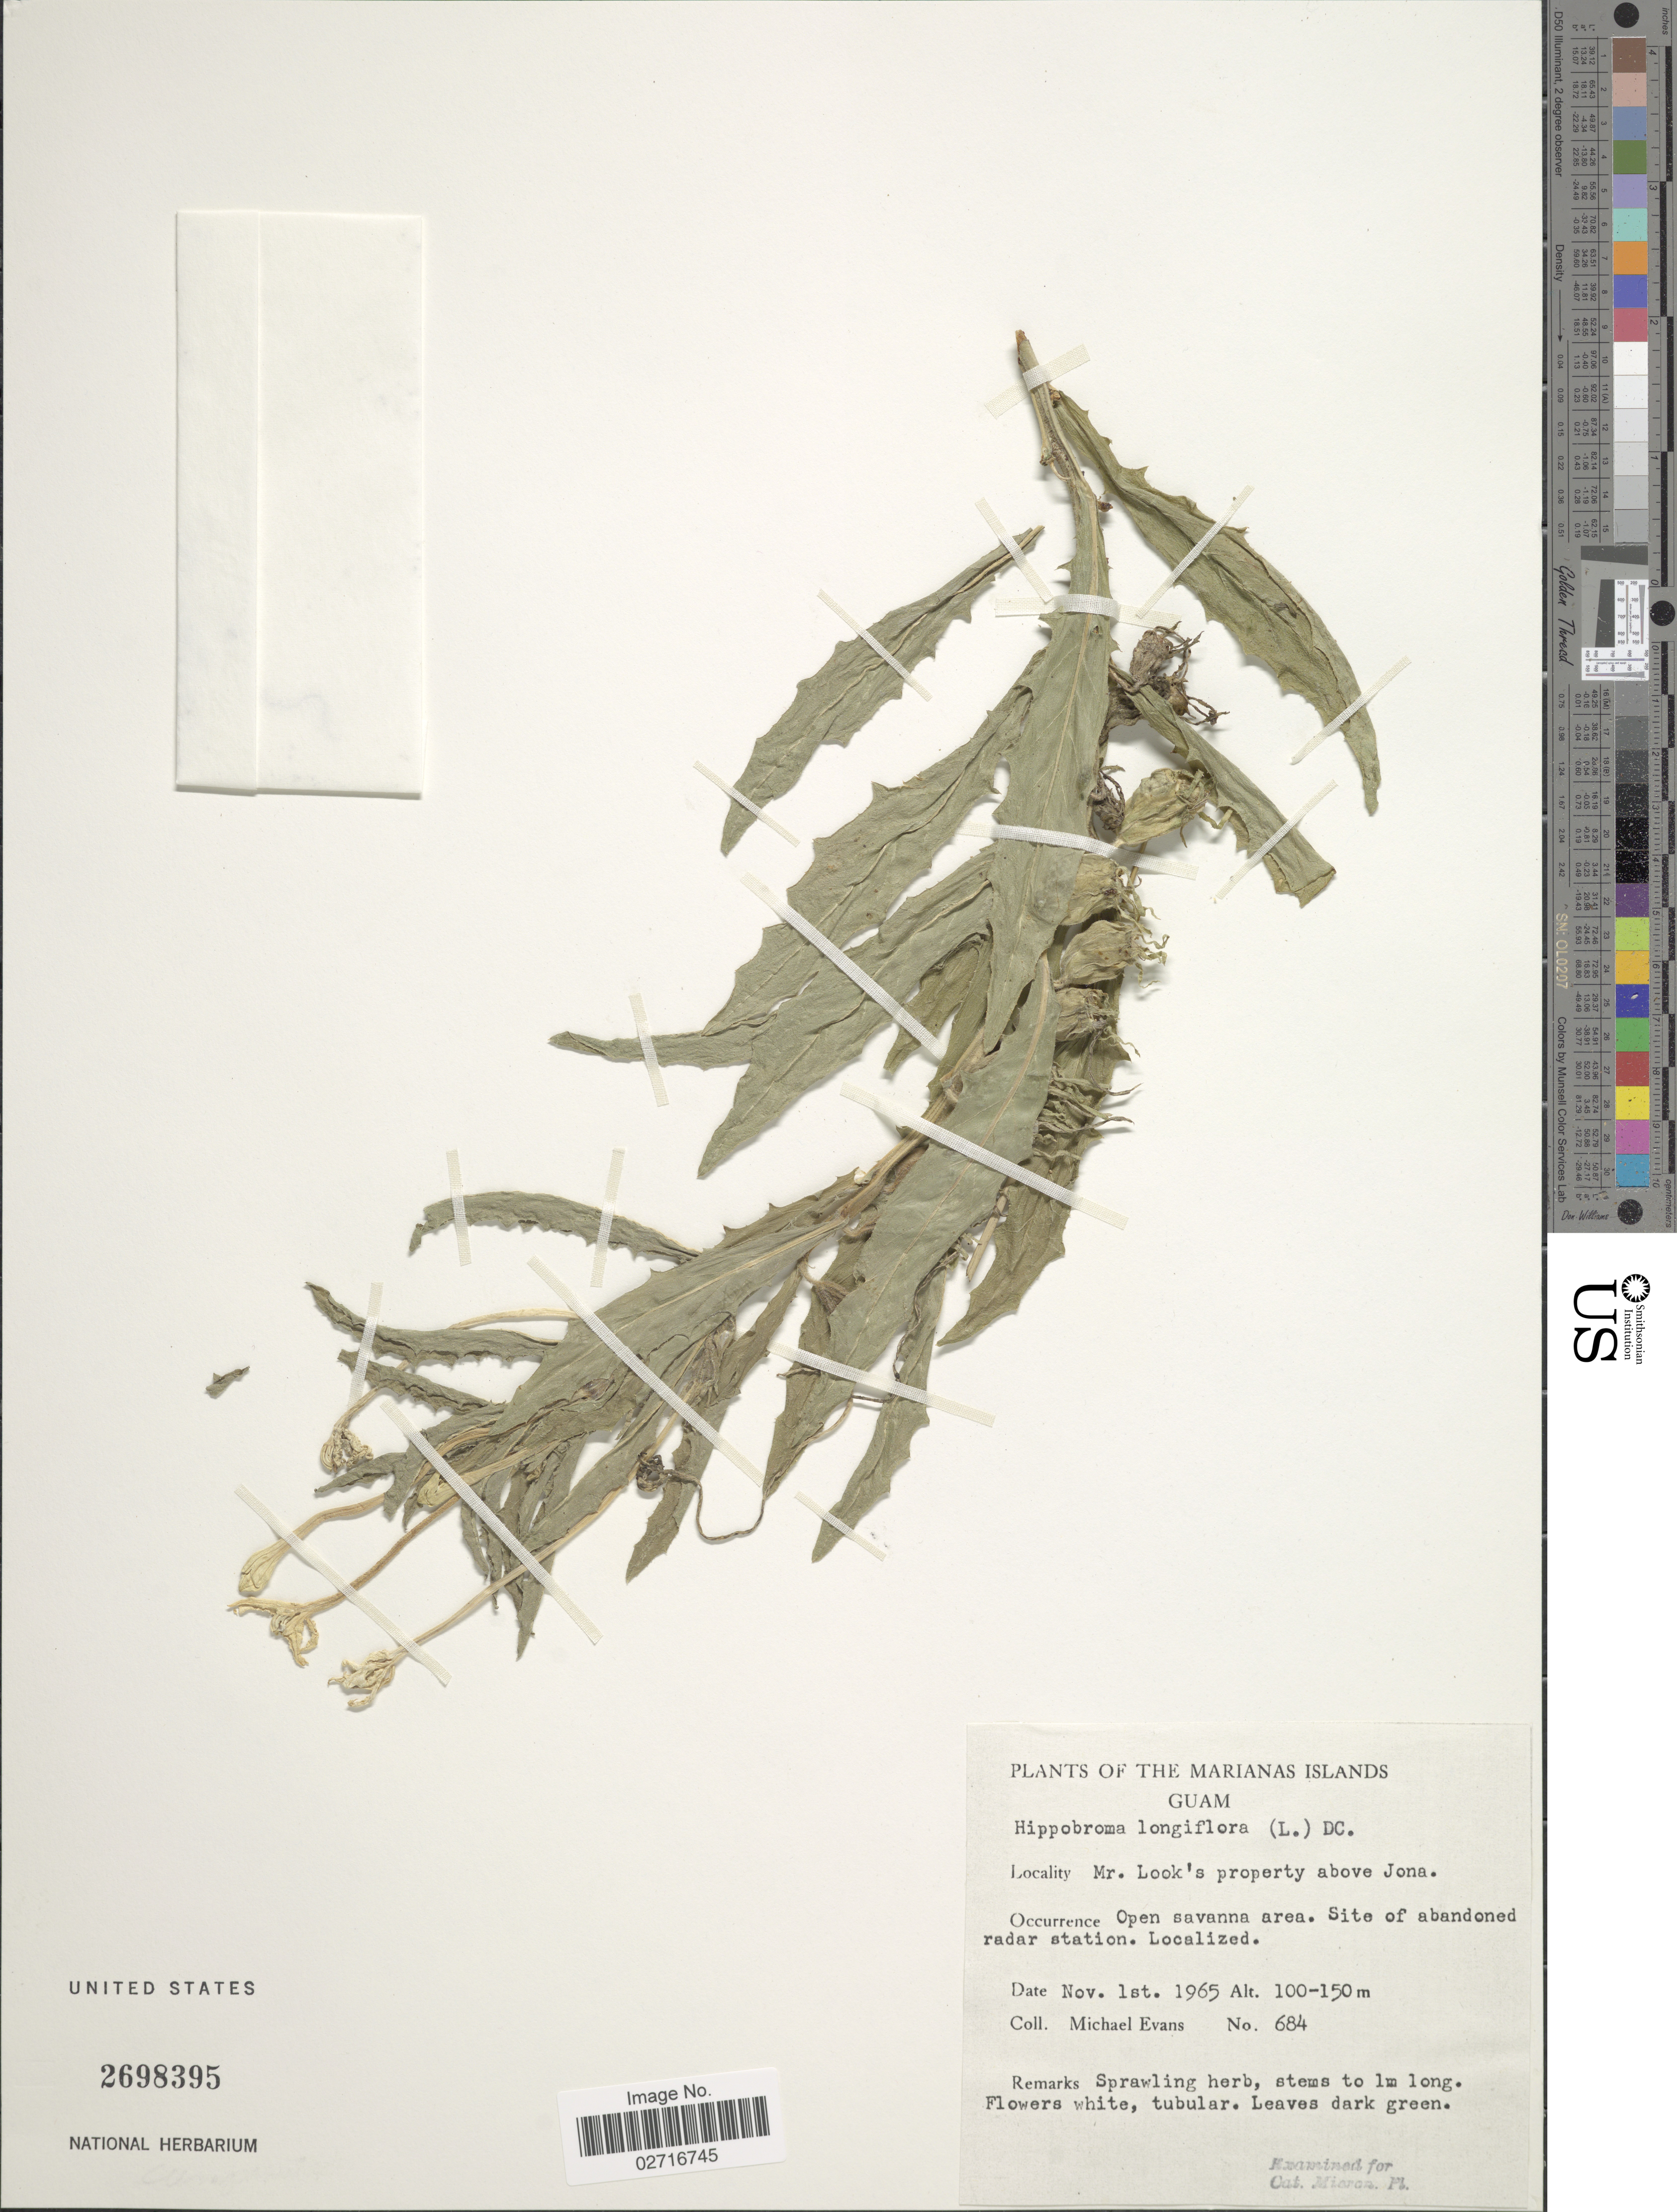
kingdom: Plantae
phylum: Tracheophyta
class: Magnoliopsida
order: Asterales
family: Campanulaceae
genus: Hippobroma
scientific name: Hippobroma longiflora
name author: (L.) G. Don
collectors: M. Evans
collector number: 684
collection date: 1965-11-01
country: Guam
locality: The Mariana Islands, Mr. Look's property above Jona, site of abandoned radar station.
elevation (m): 100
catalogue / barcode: US 2698395